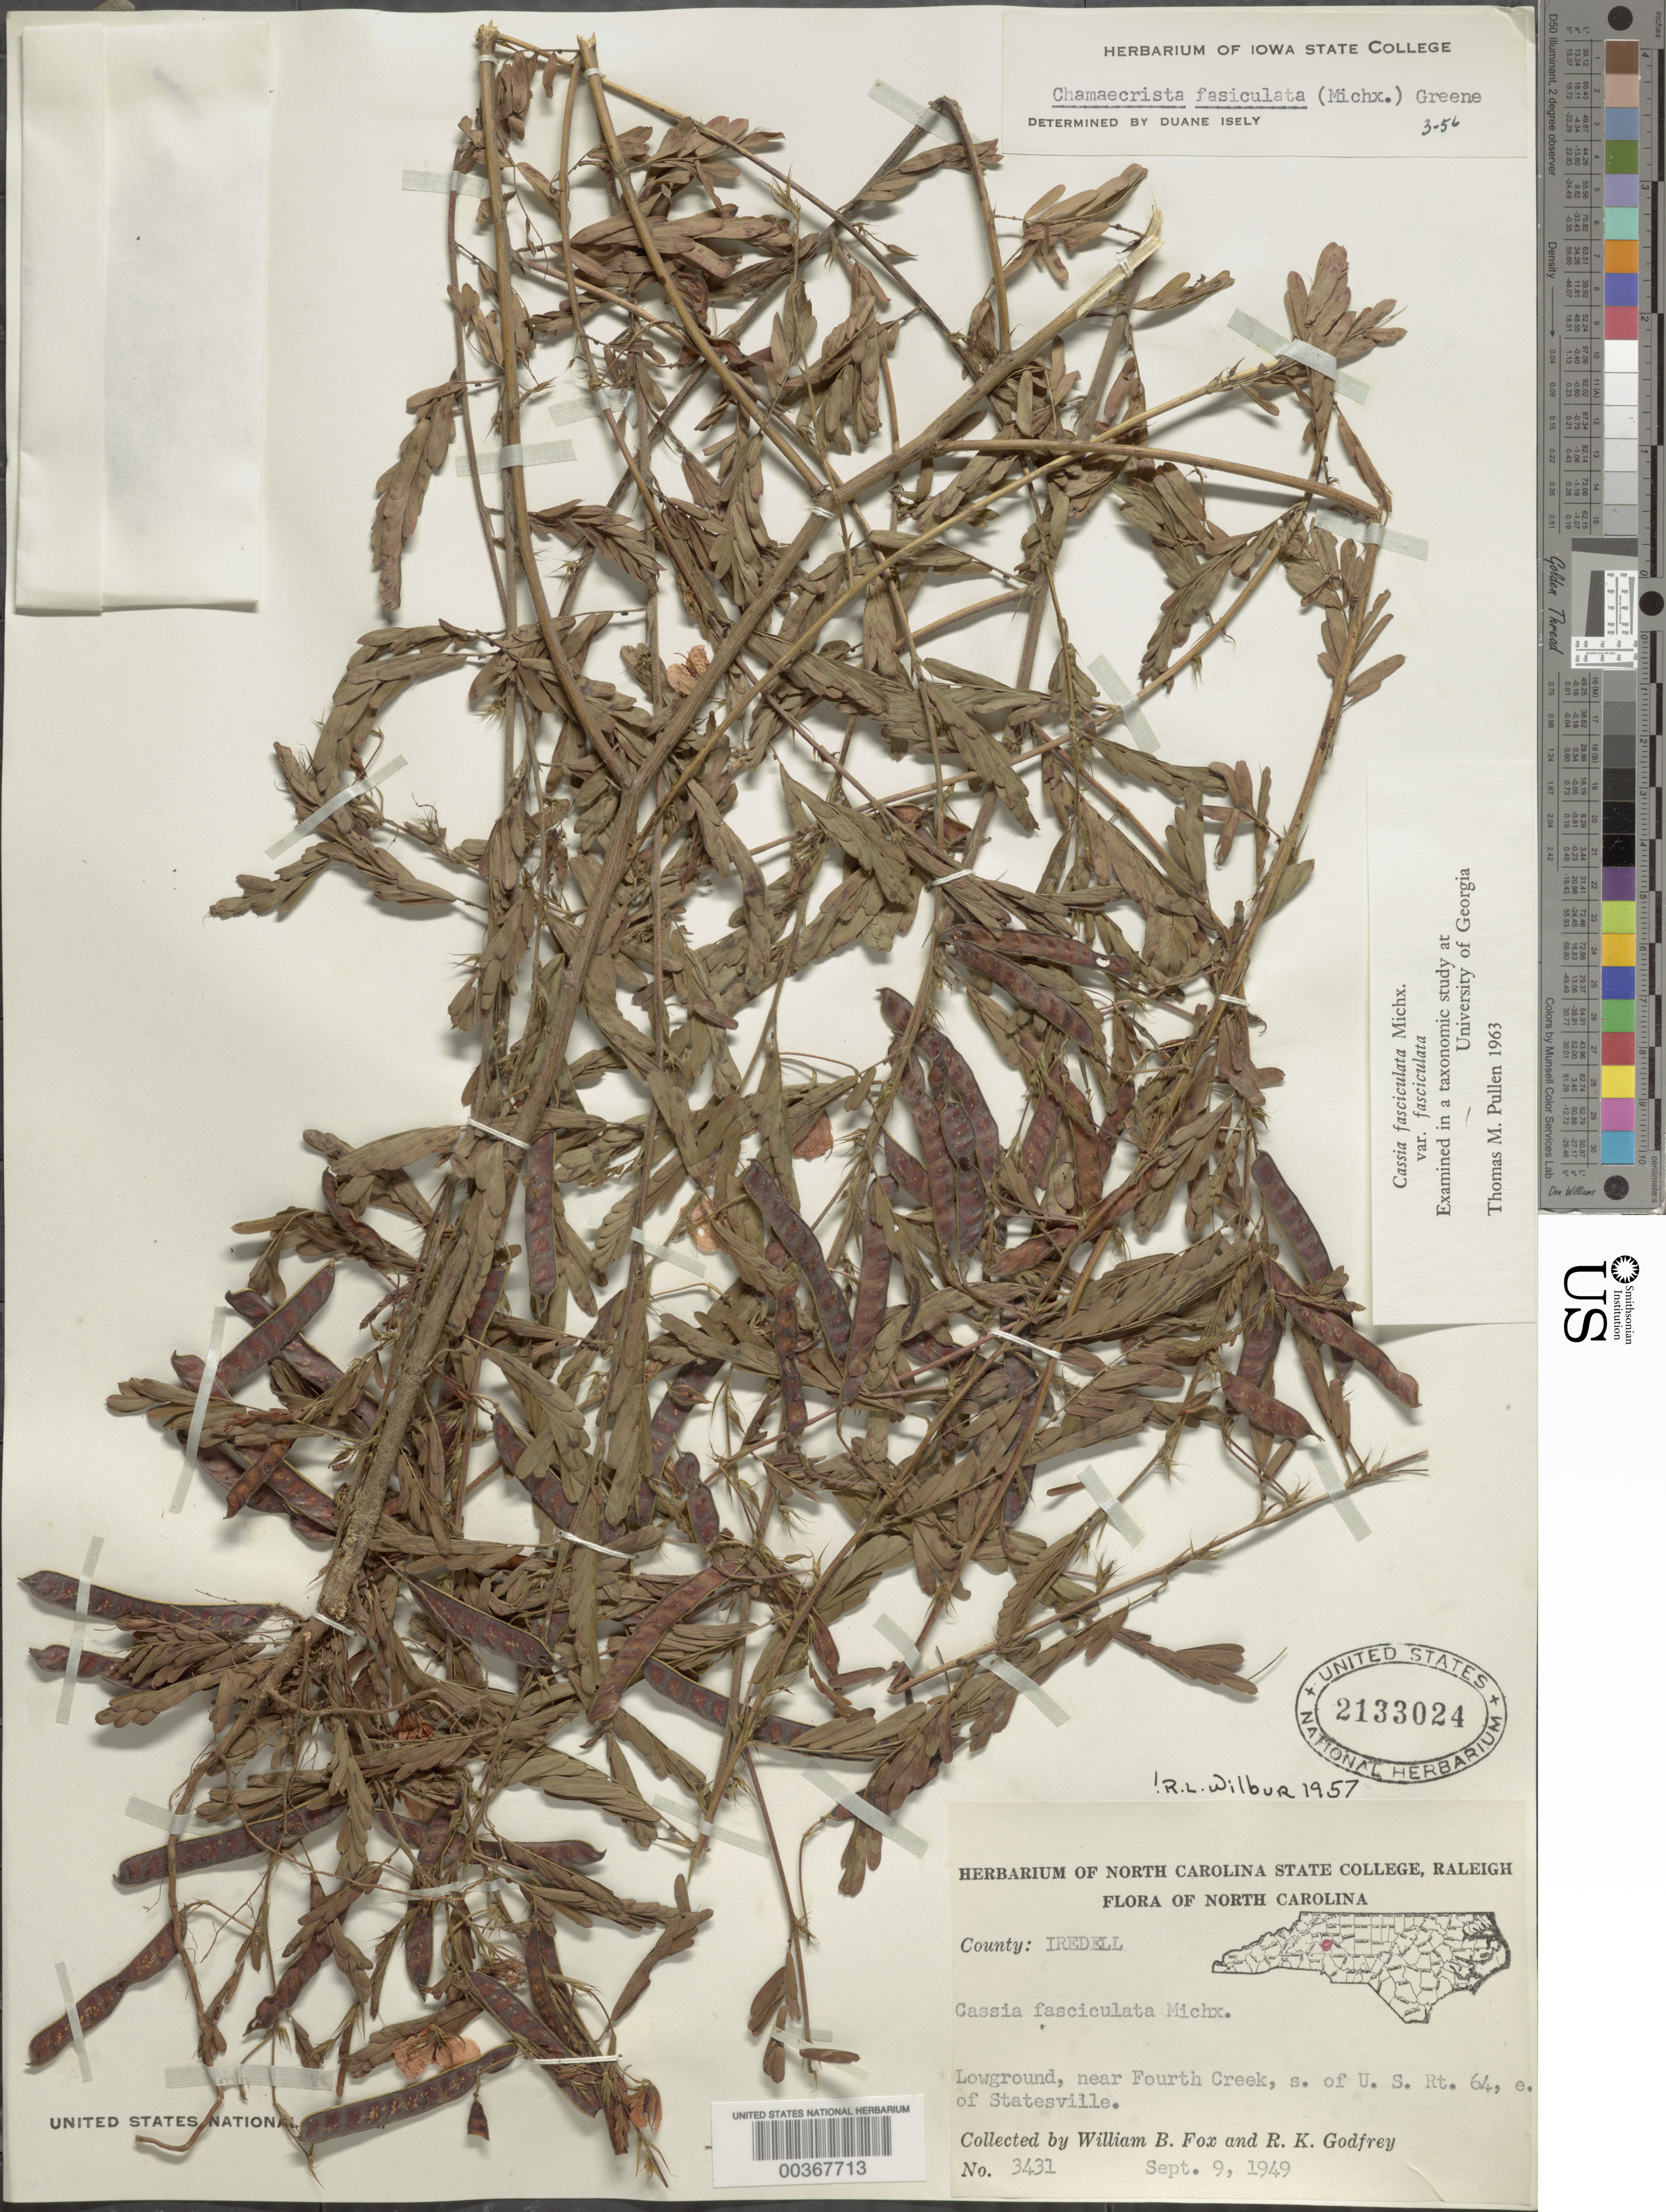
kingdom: Plantae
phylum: Tracheophyta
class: Magnoliopsida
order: Fabales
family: Fabaceae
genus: Chamaecrista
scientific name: Chamaecrista fasciculata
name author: (Michx.) Greene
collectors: W. B. Fox & R. K. Godfrey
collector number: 3431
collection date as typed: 09 Sep 1949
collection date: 1949-09-09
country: United States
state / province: North Carolina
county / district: Iredell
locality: Near fourth creek, s of u.s. 64, e of statesville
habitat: Lowground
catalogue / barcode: US 2133024